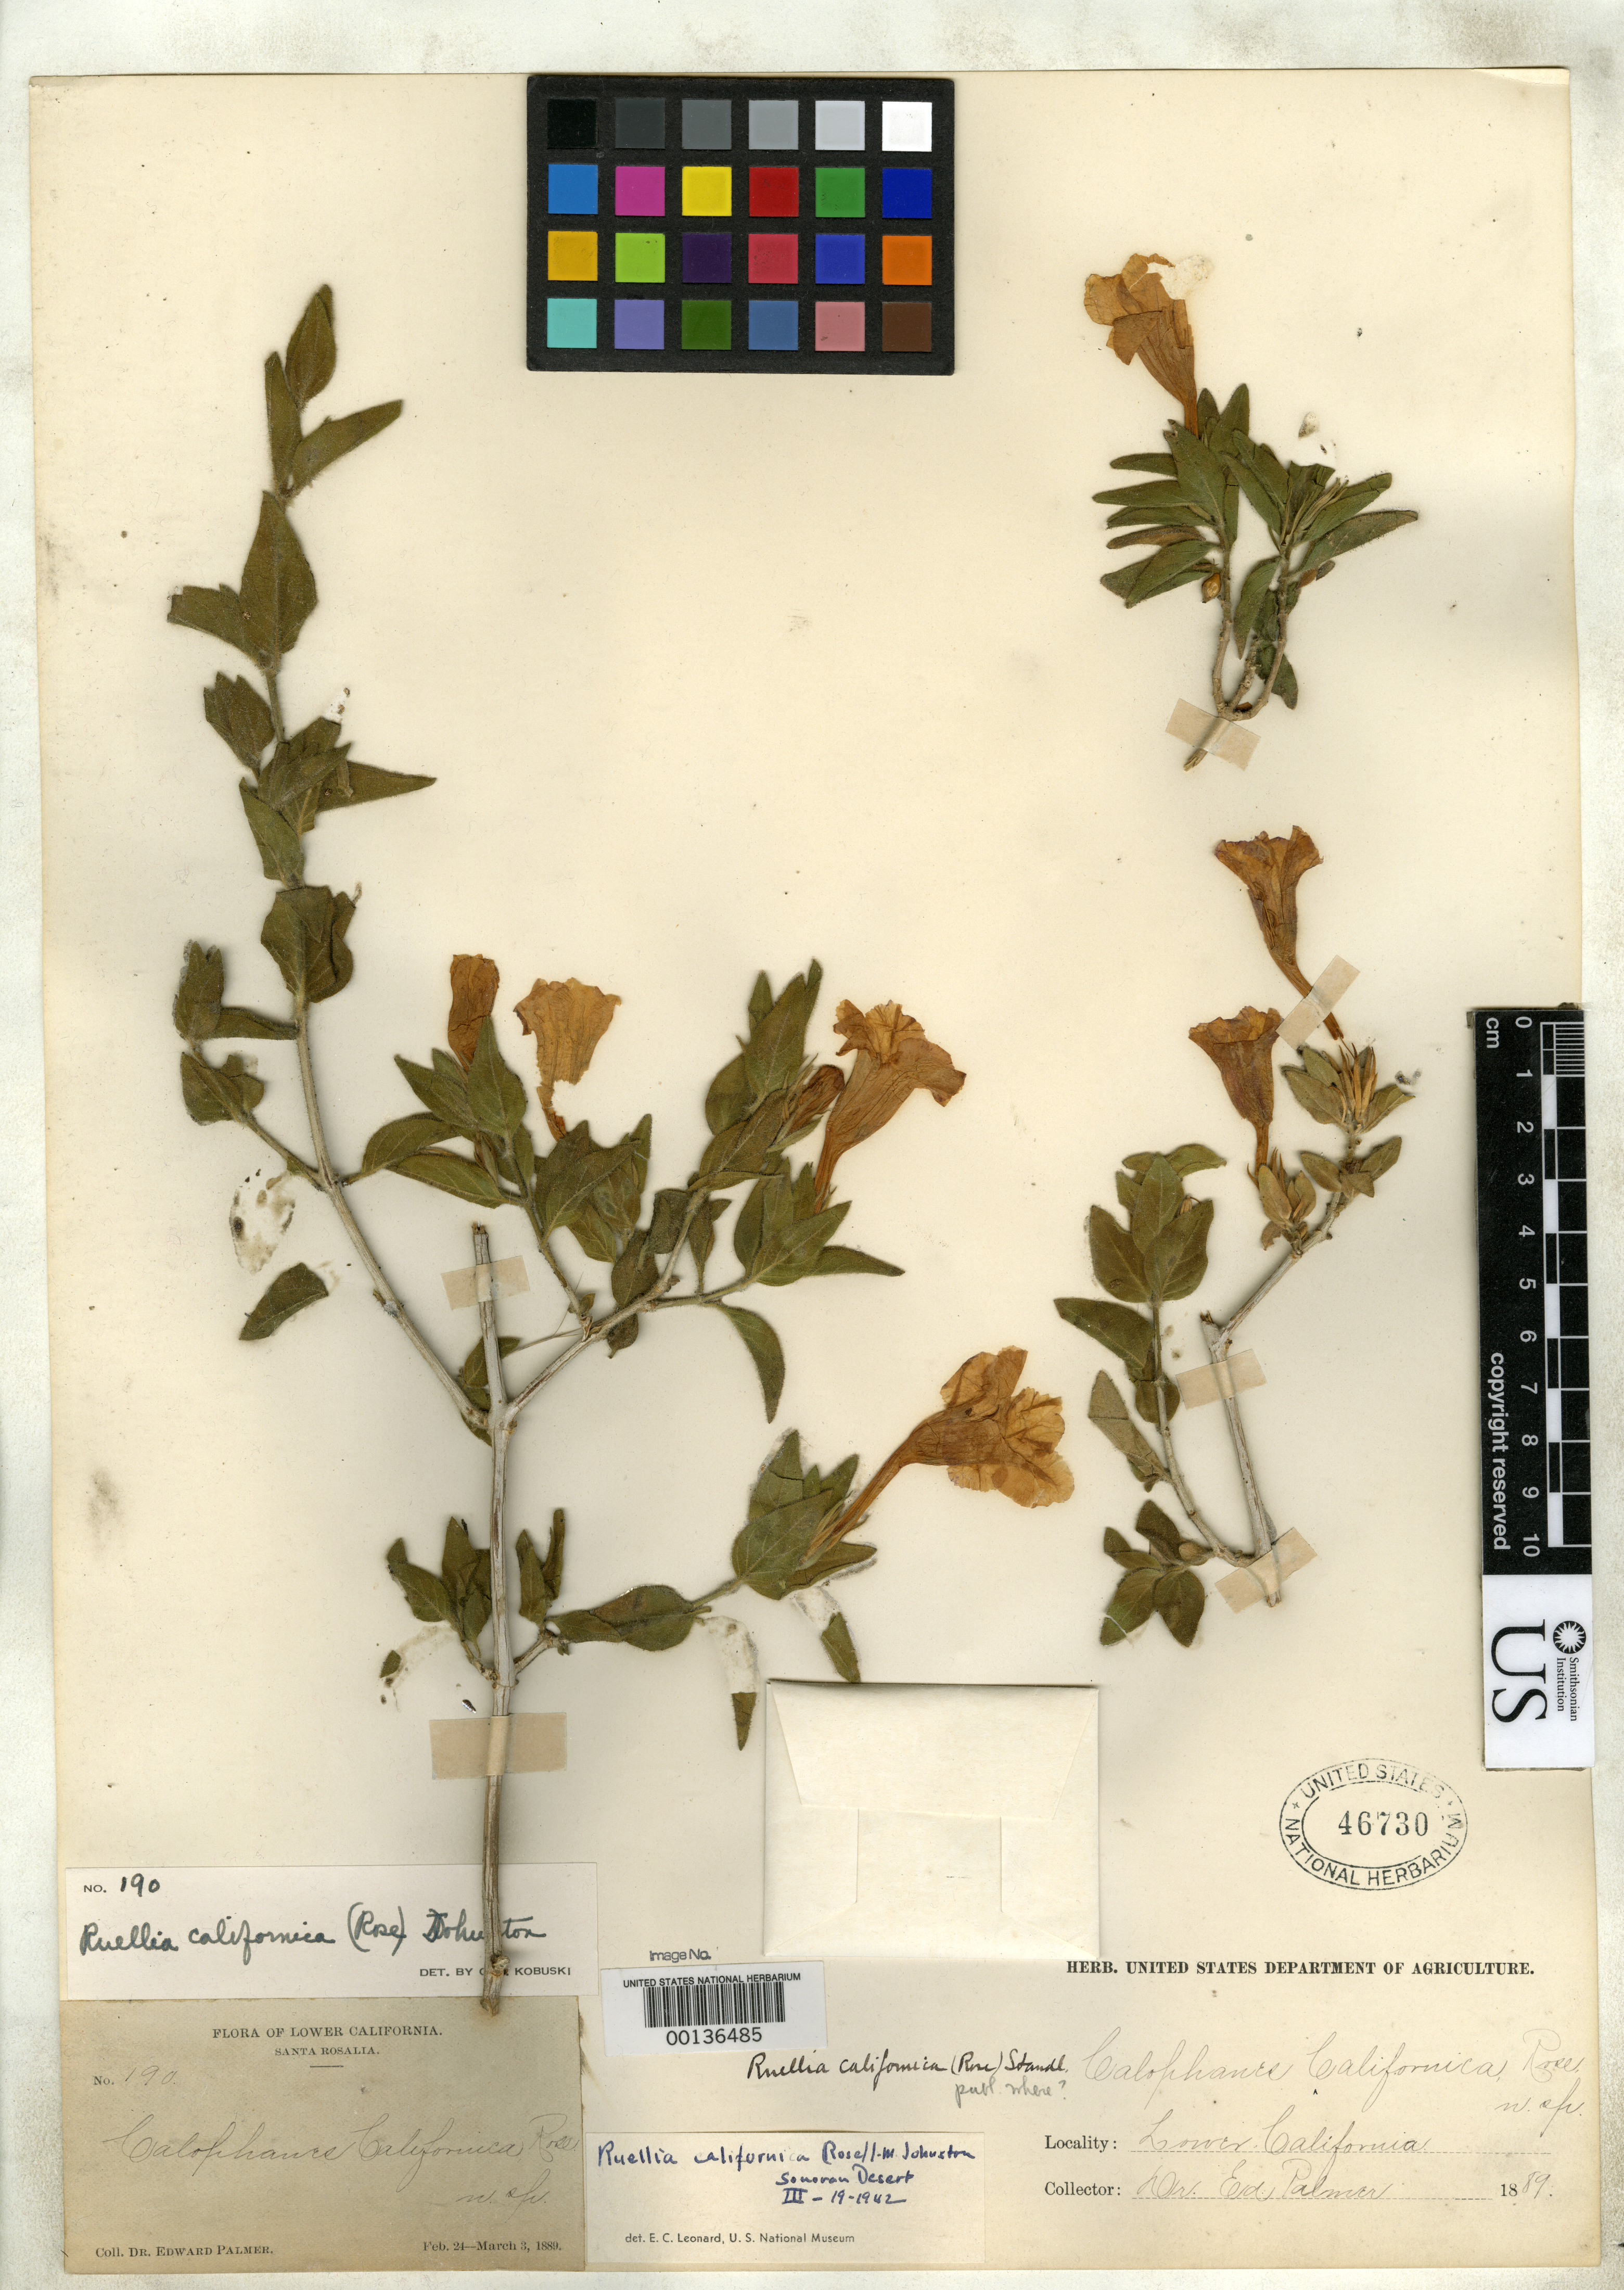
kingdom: Plantae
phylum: Tracheophyta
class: Magnoliopsida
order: Lamiales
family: Acanthaceae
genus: Calophanes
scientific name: Calophanes californica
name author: Rose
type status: Type Collection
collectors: E. Palmer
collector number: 190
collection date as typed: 24 Feb 1889 to 03 Mar 1889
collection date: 1889-02-24/1889-03-03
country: Mexico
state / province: Baja California Sur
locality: Santa Rosalia.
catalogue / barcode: US 46730